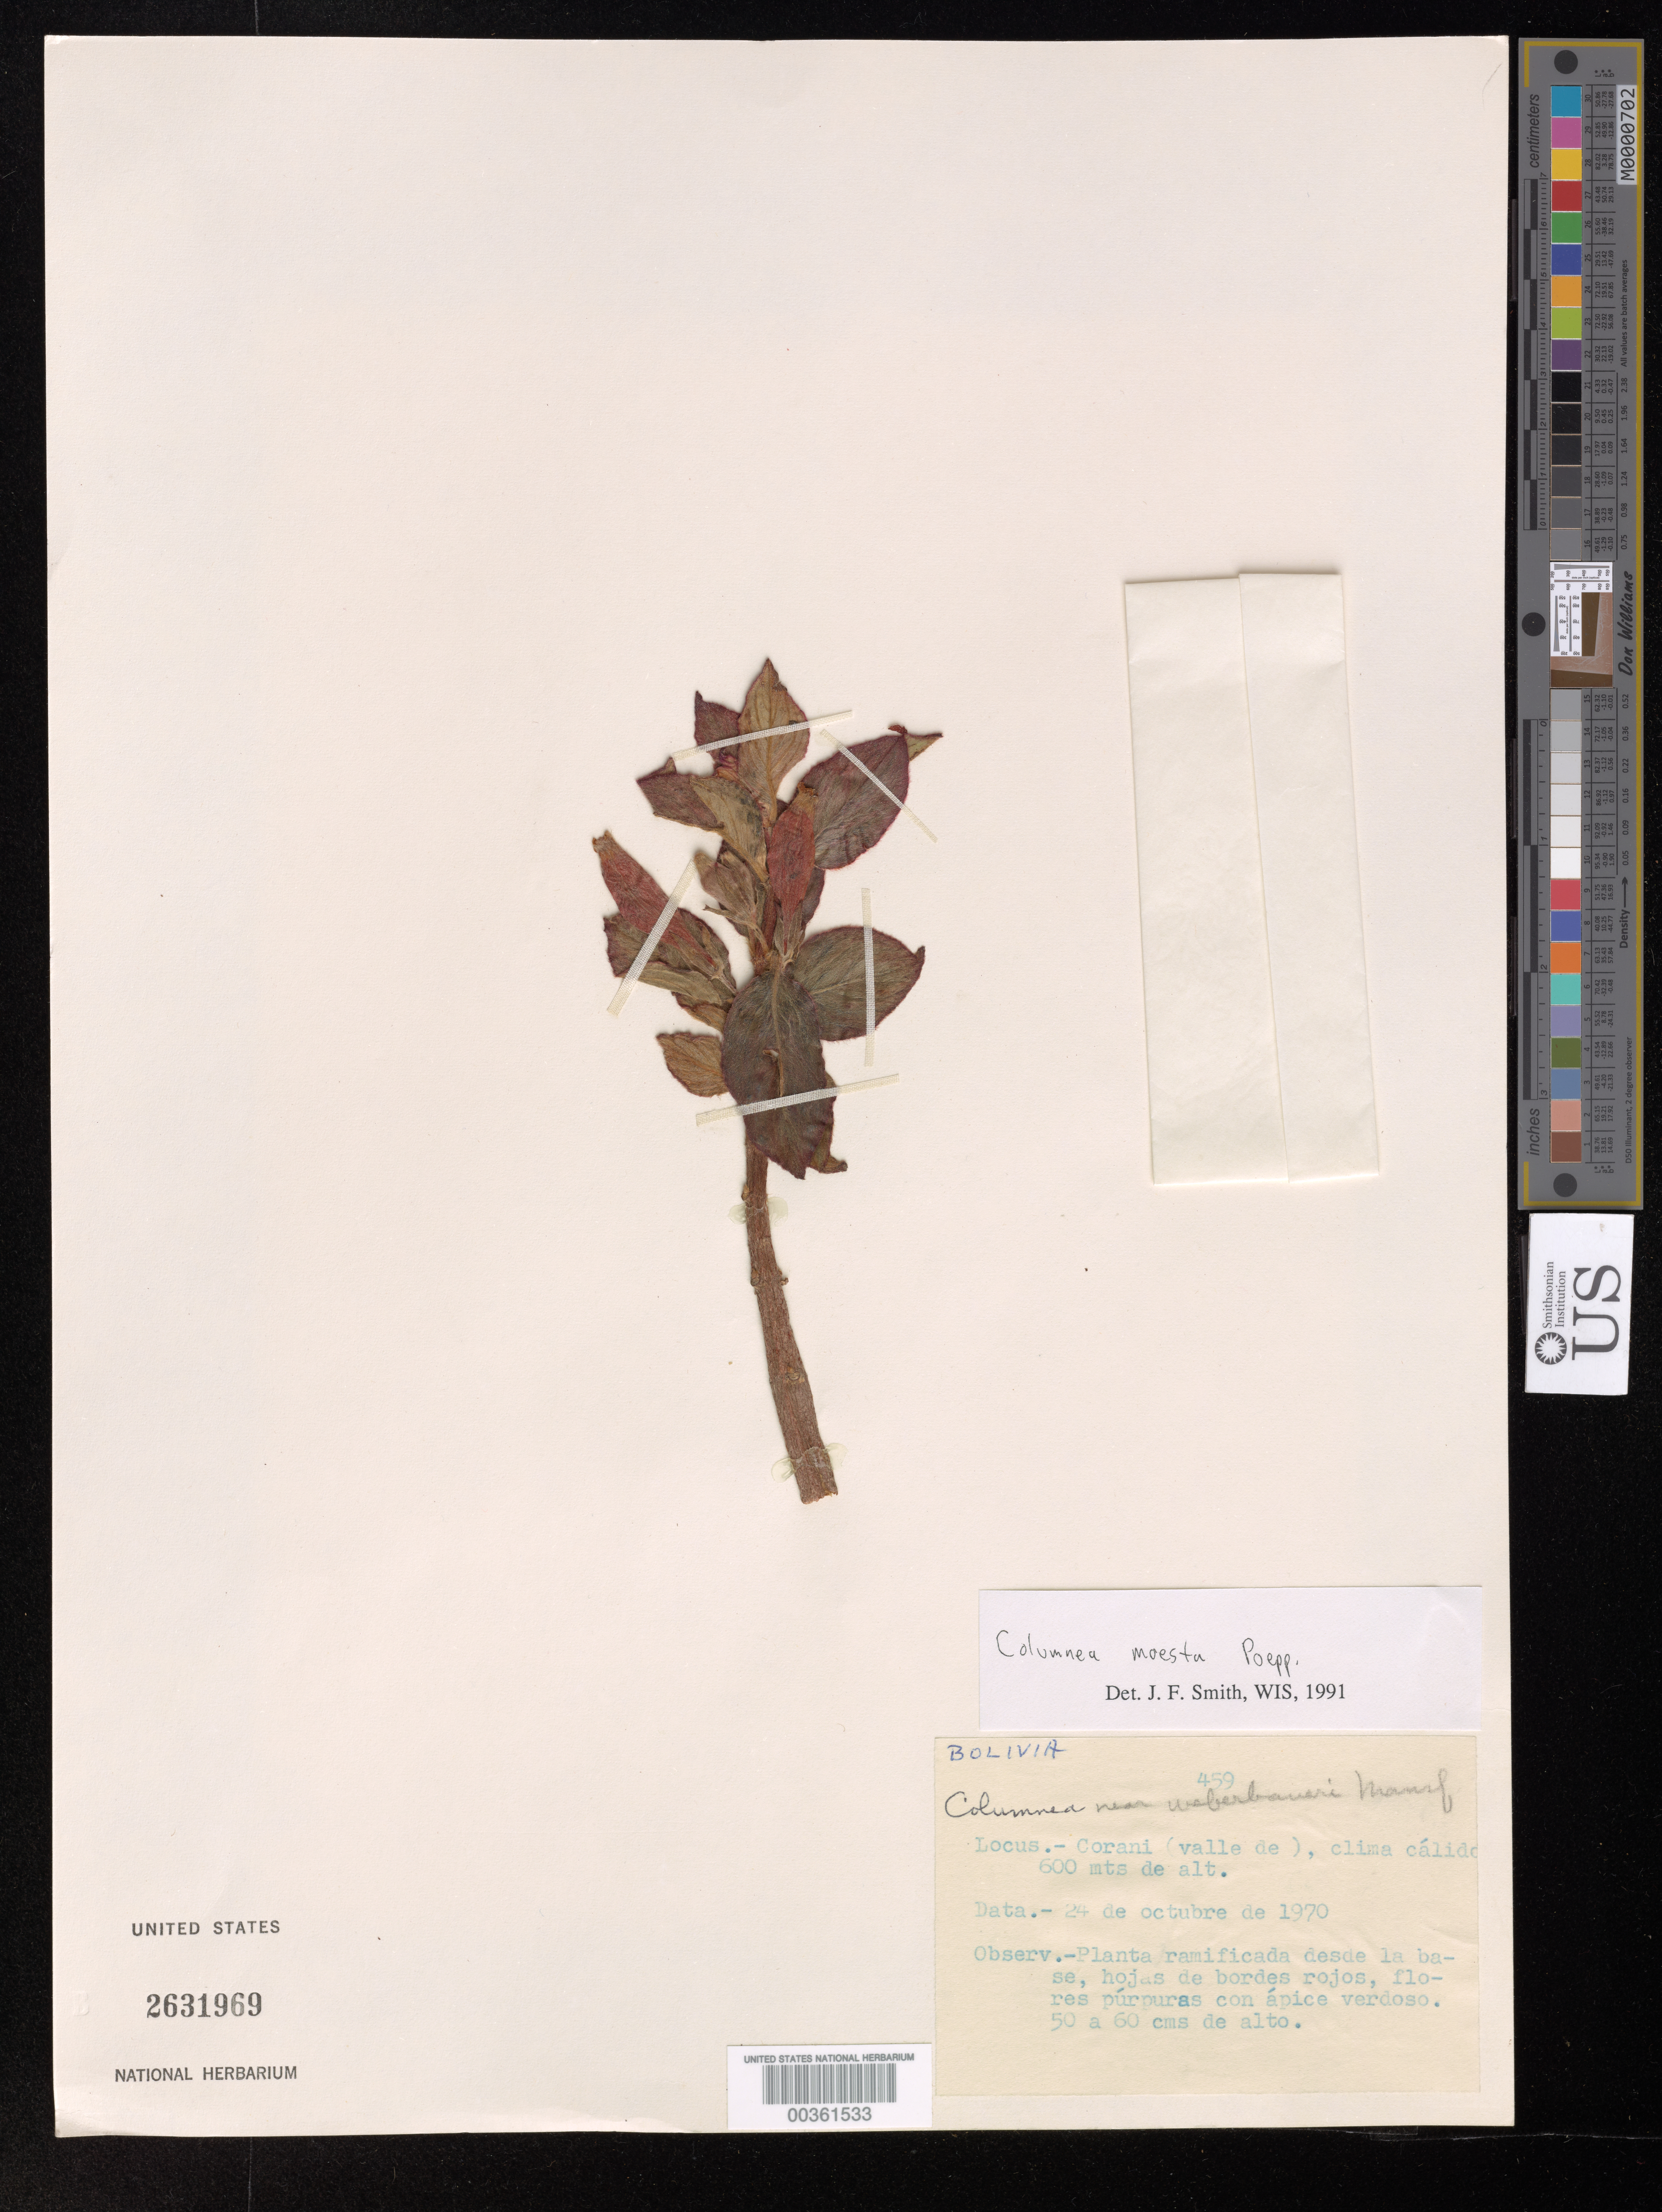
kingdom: Plantae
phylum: Tracheophyta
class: Magnoliopsida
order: Lamiales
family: Gesneriaceae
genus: Columnea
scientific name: Columnea moesta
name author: Poepp.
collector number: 459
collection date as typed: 24 Oct 1970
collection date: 1970-10-24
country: Bolivia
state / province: Cochabamba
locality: Corani (Valle de), Clima Calido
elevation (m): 600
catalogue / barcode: US 2631969